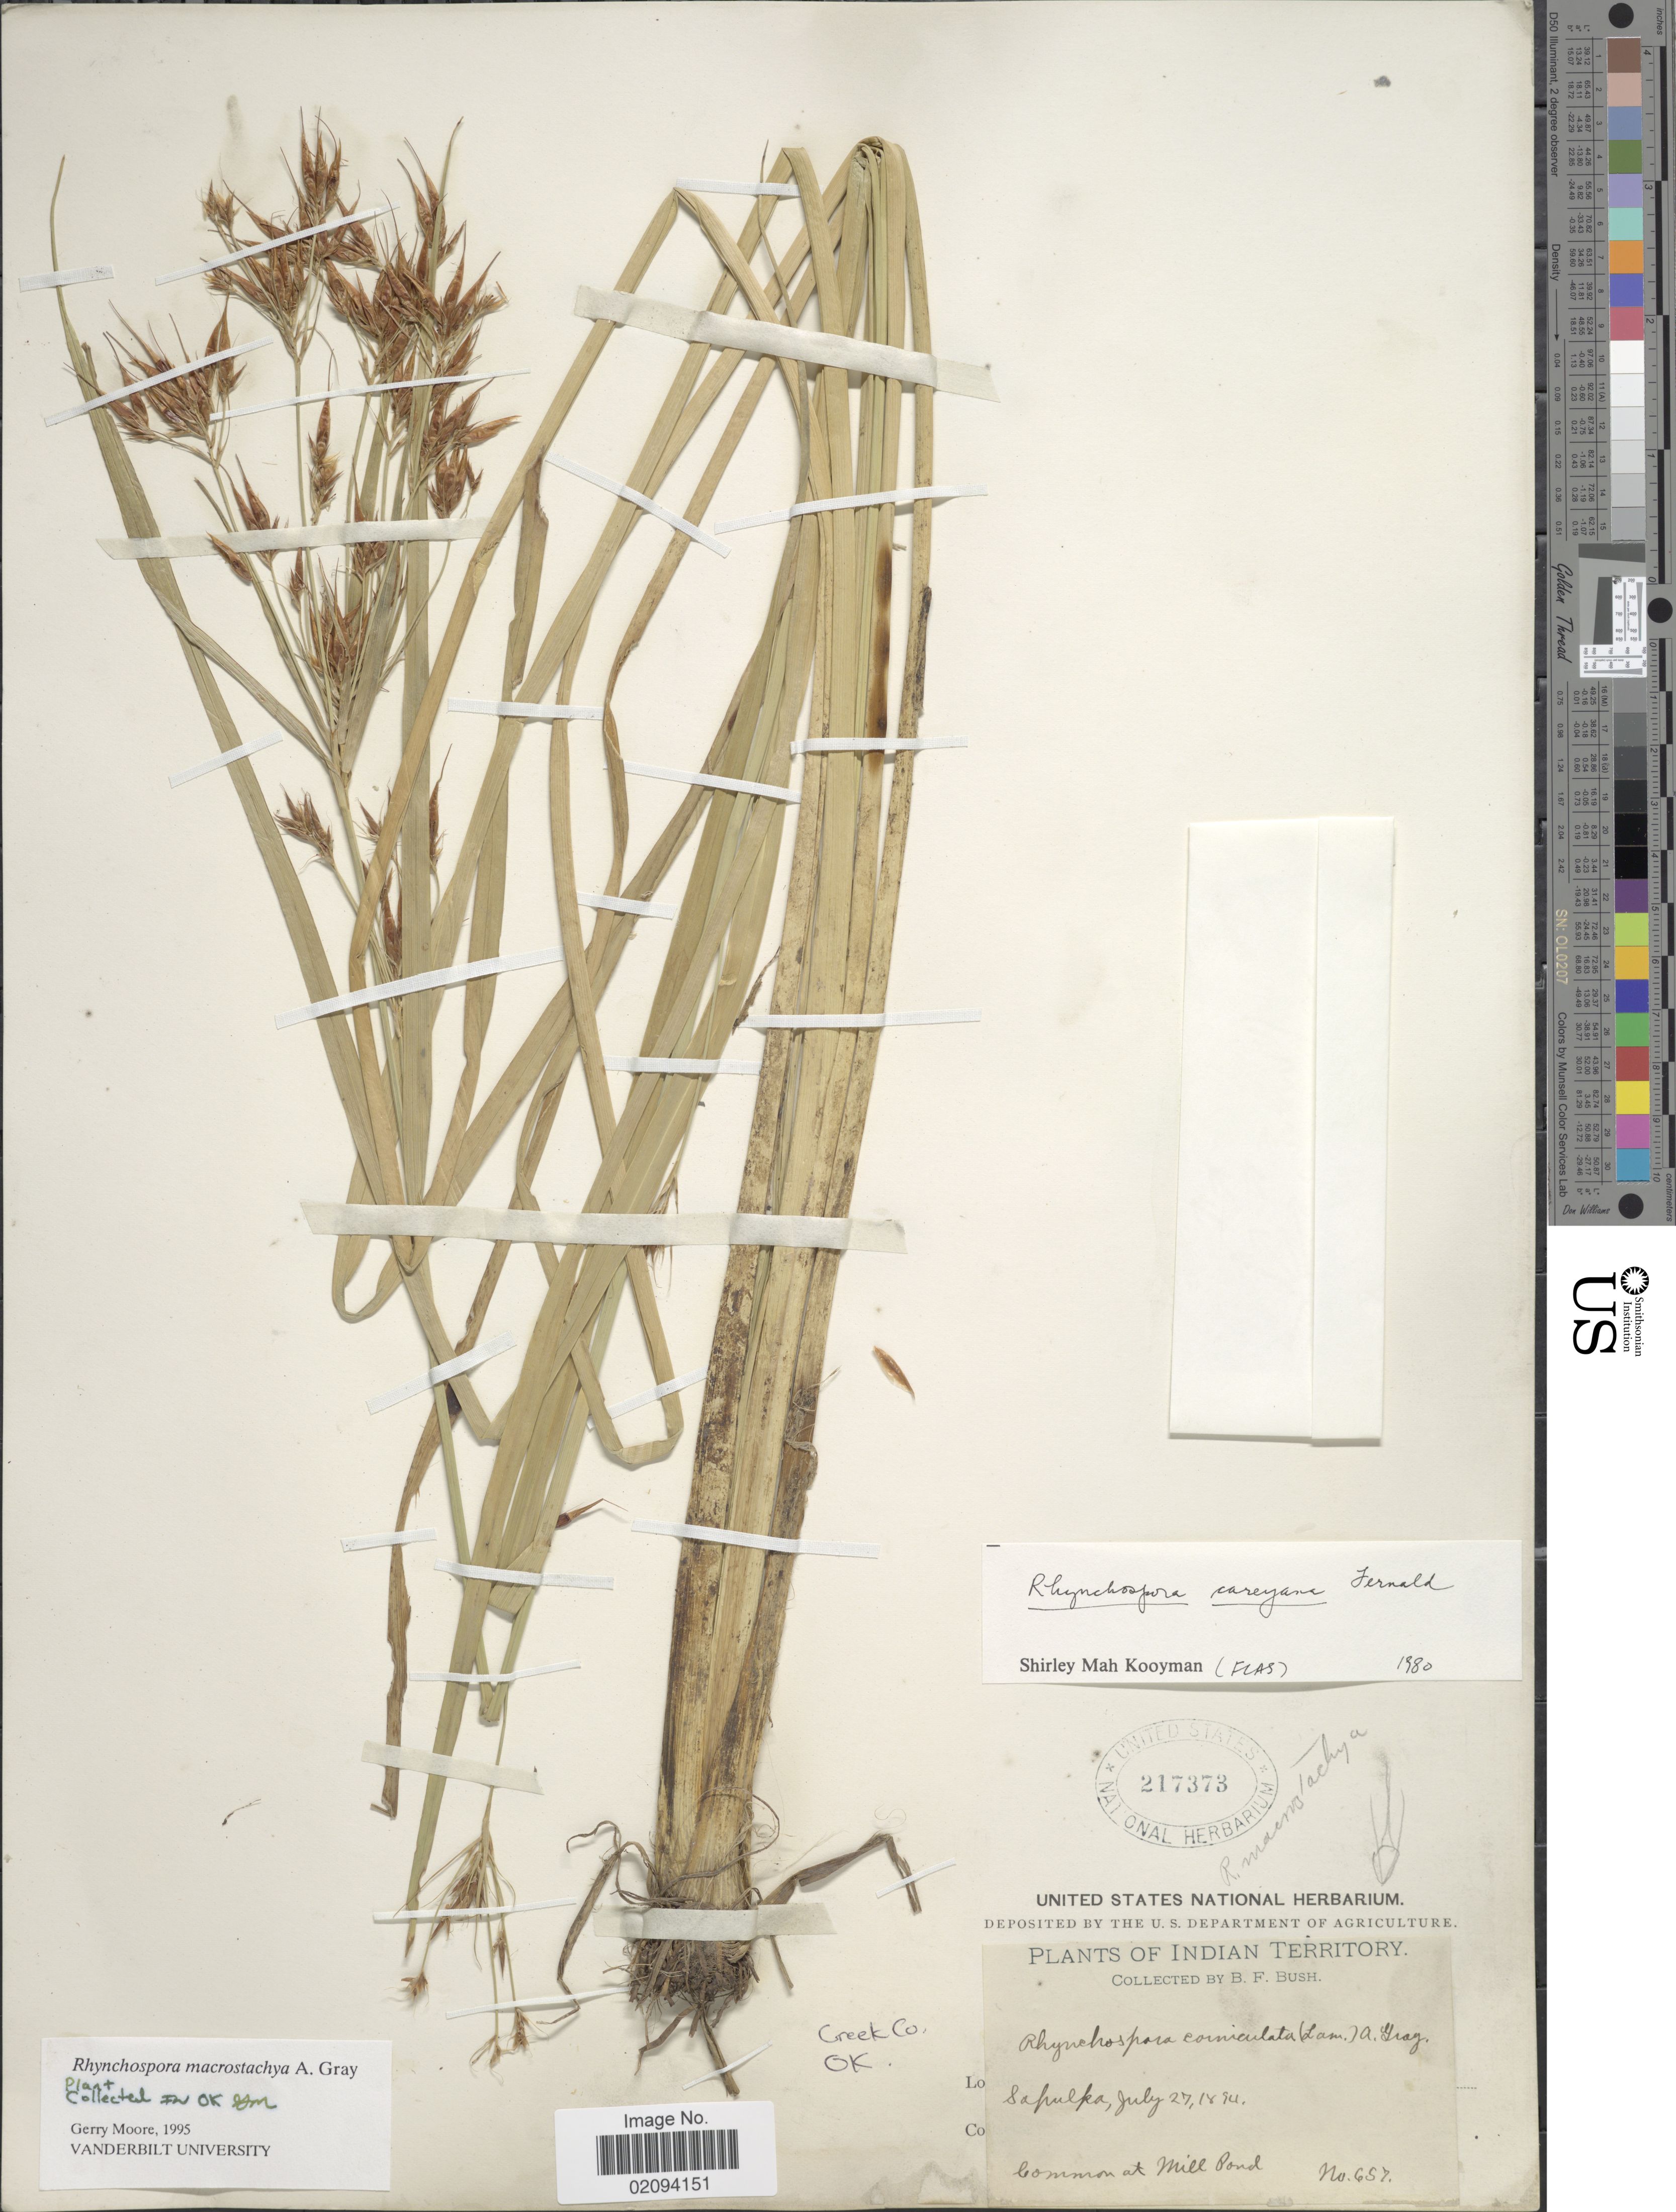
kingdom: Plantae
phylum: Tracheophyta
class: Liliopsida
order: Poales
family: Cyperaceae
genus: Rhynchospora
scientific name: Rhynchospora macrostachya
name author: Torr. ex A. Gray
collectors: B. F. Bush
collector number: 657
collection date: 1894-07-27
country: United States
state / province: Oklahoma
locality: Indian Territory. Sapulka. Common at Mill Pond, Greek. Co. OK.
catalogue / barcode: US 217373